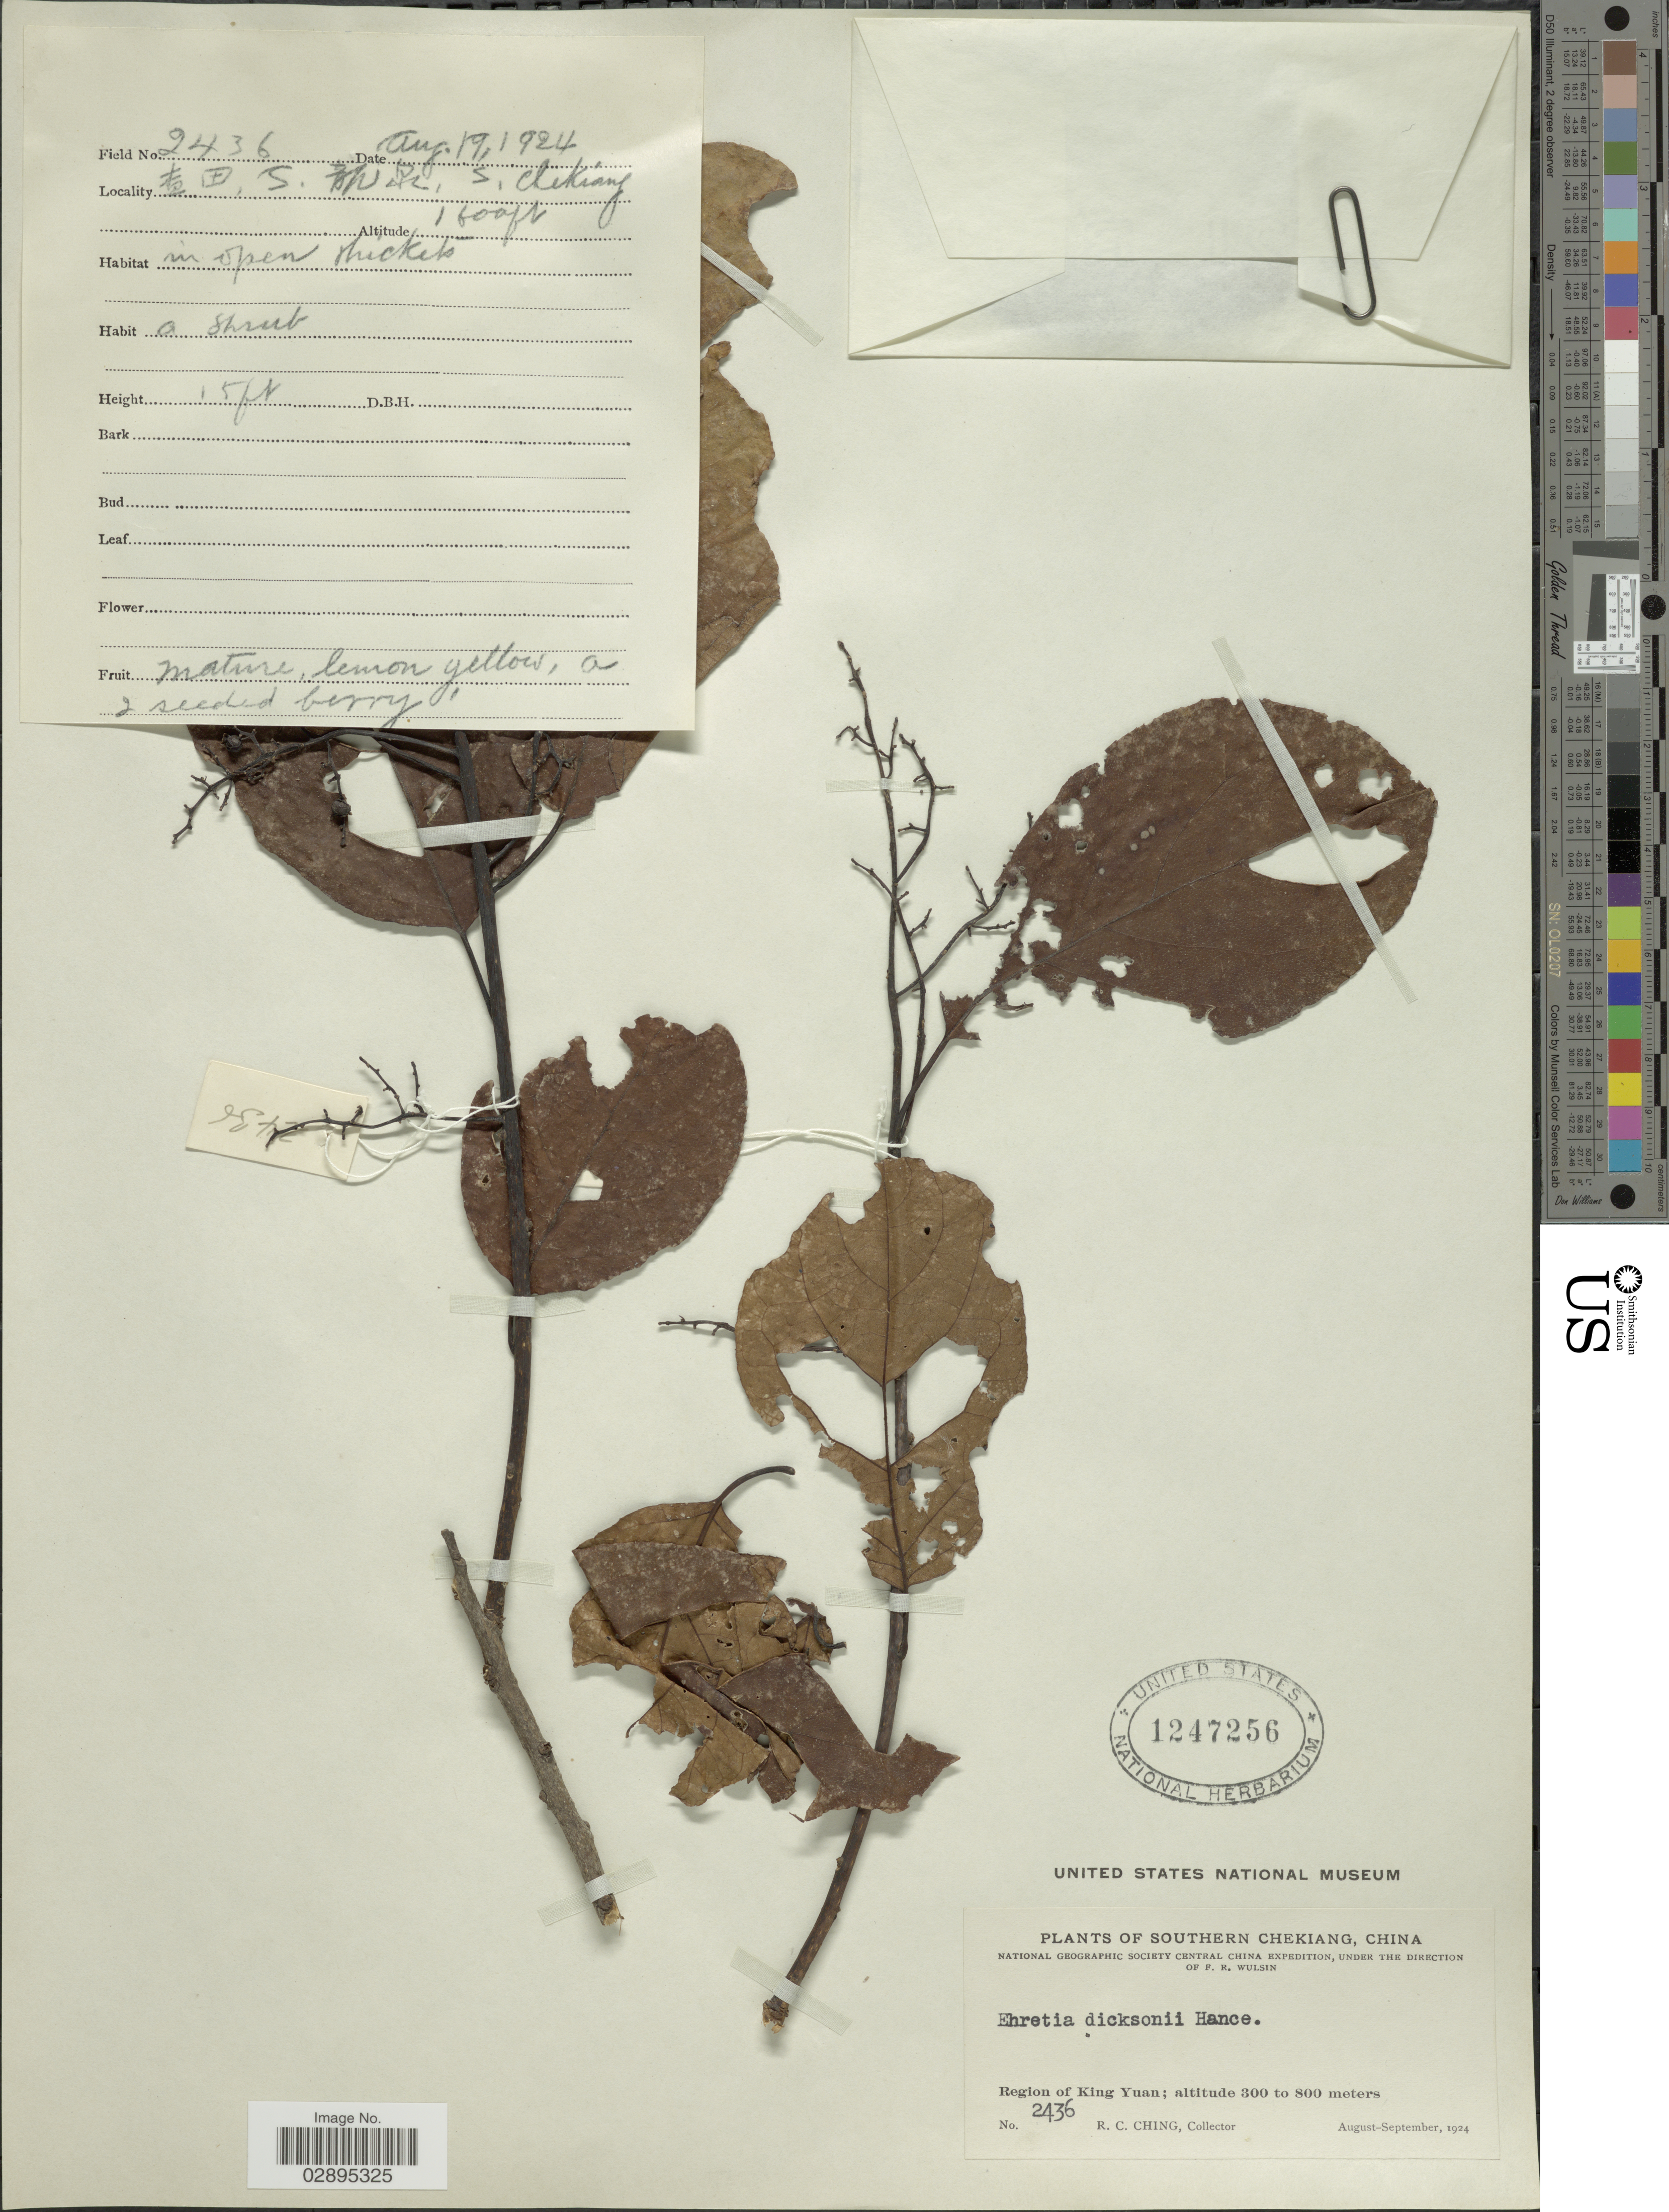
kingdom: Plantae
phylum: Tracheophyta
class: Magnoliopsida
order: Boraginales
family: Ehretiaceae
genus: Ehretia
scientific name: Ehretia dicksonii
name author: Hance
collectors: R. C. Ching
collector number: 2436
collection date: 1924-08-19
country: China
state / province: Zhejiang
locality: Southern Chekiang. Region of King Yuan.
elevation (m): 488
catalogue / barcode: US 1247256